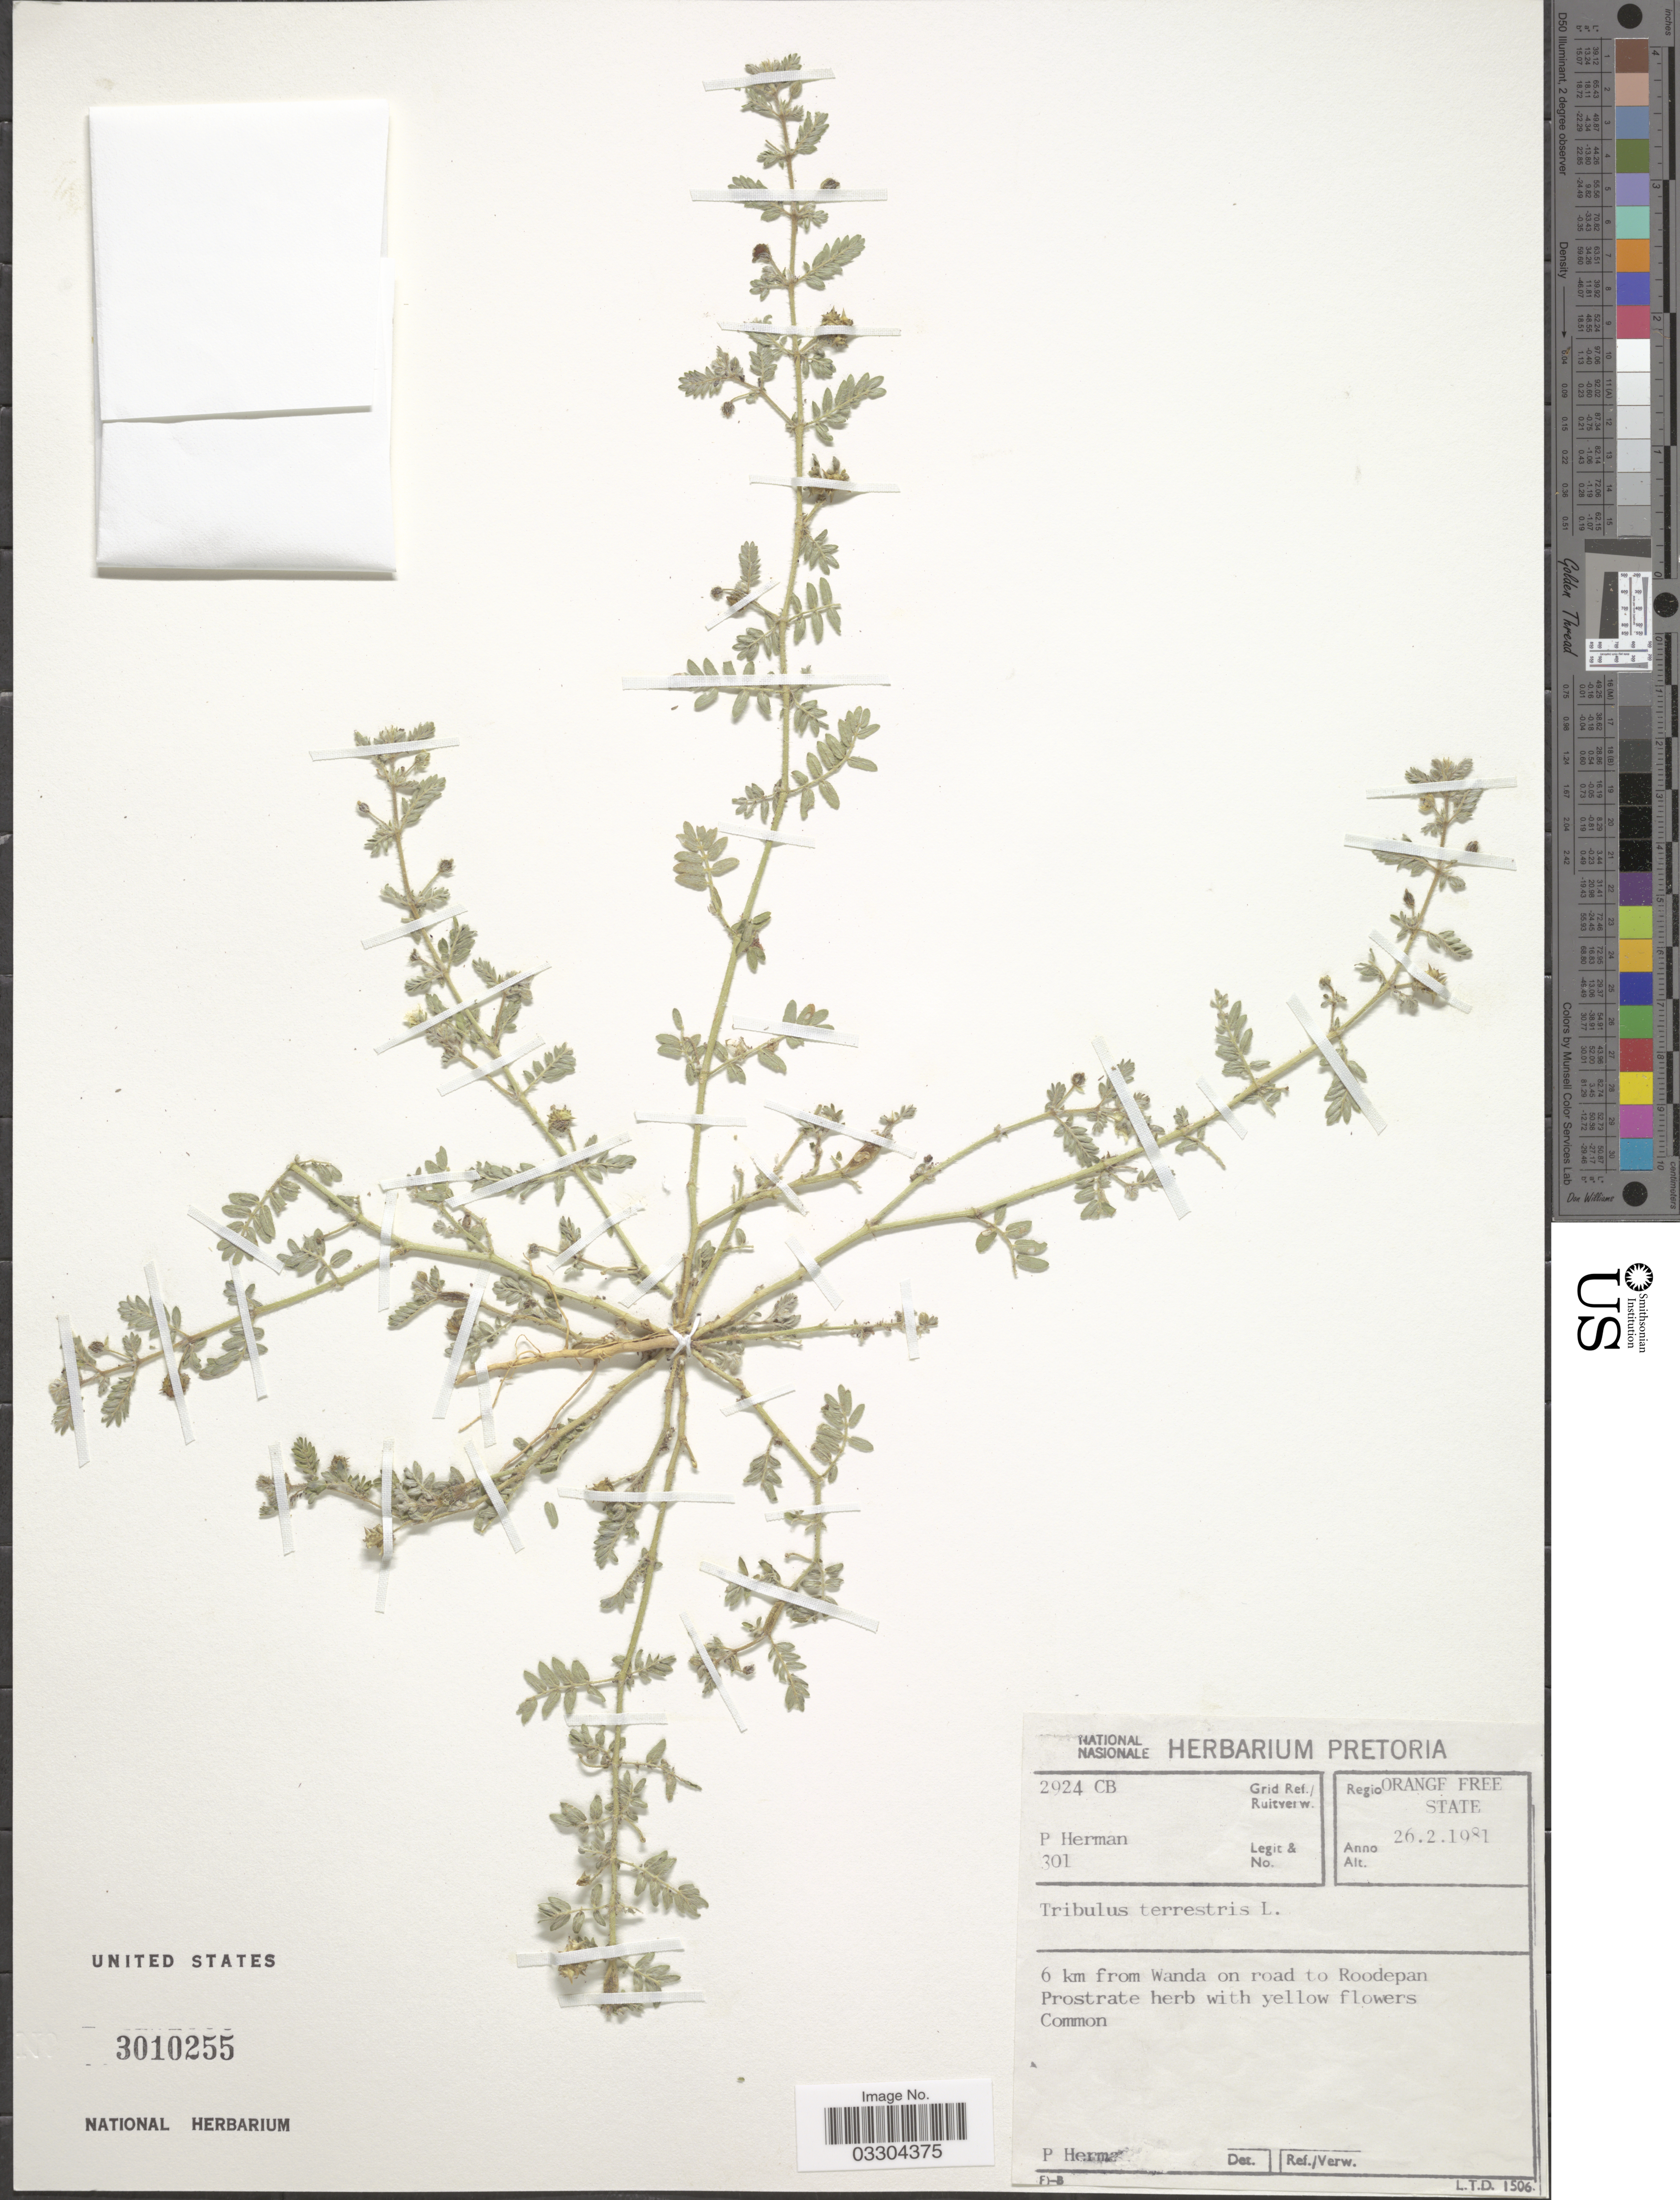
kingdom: Plantae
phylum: Tracheophyta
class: Magnoliopsida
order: Zygophyllales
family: Zygophyllaceae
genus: Tribulus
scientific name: Tribulus terrestris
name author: L.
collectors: P. Herman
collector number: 301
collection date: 1981-02-26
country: South Africa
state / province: Free State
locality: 2924 CB Grid Ref./ Ruitverw. Regio Orange Free State. 6 km from Wanda on road to Roodepan.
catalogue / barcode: US 3010255